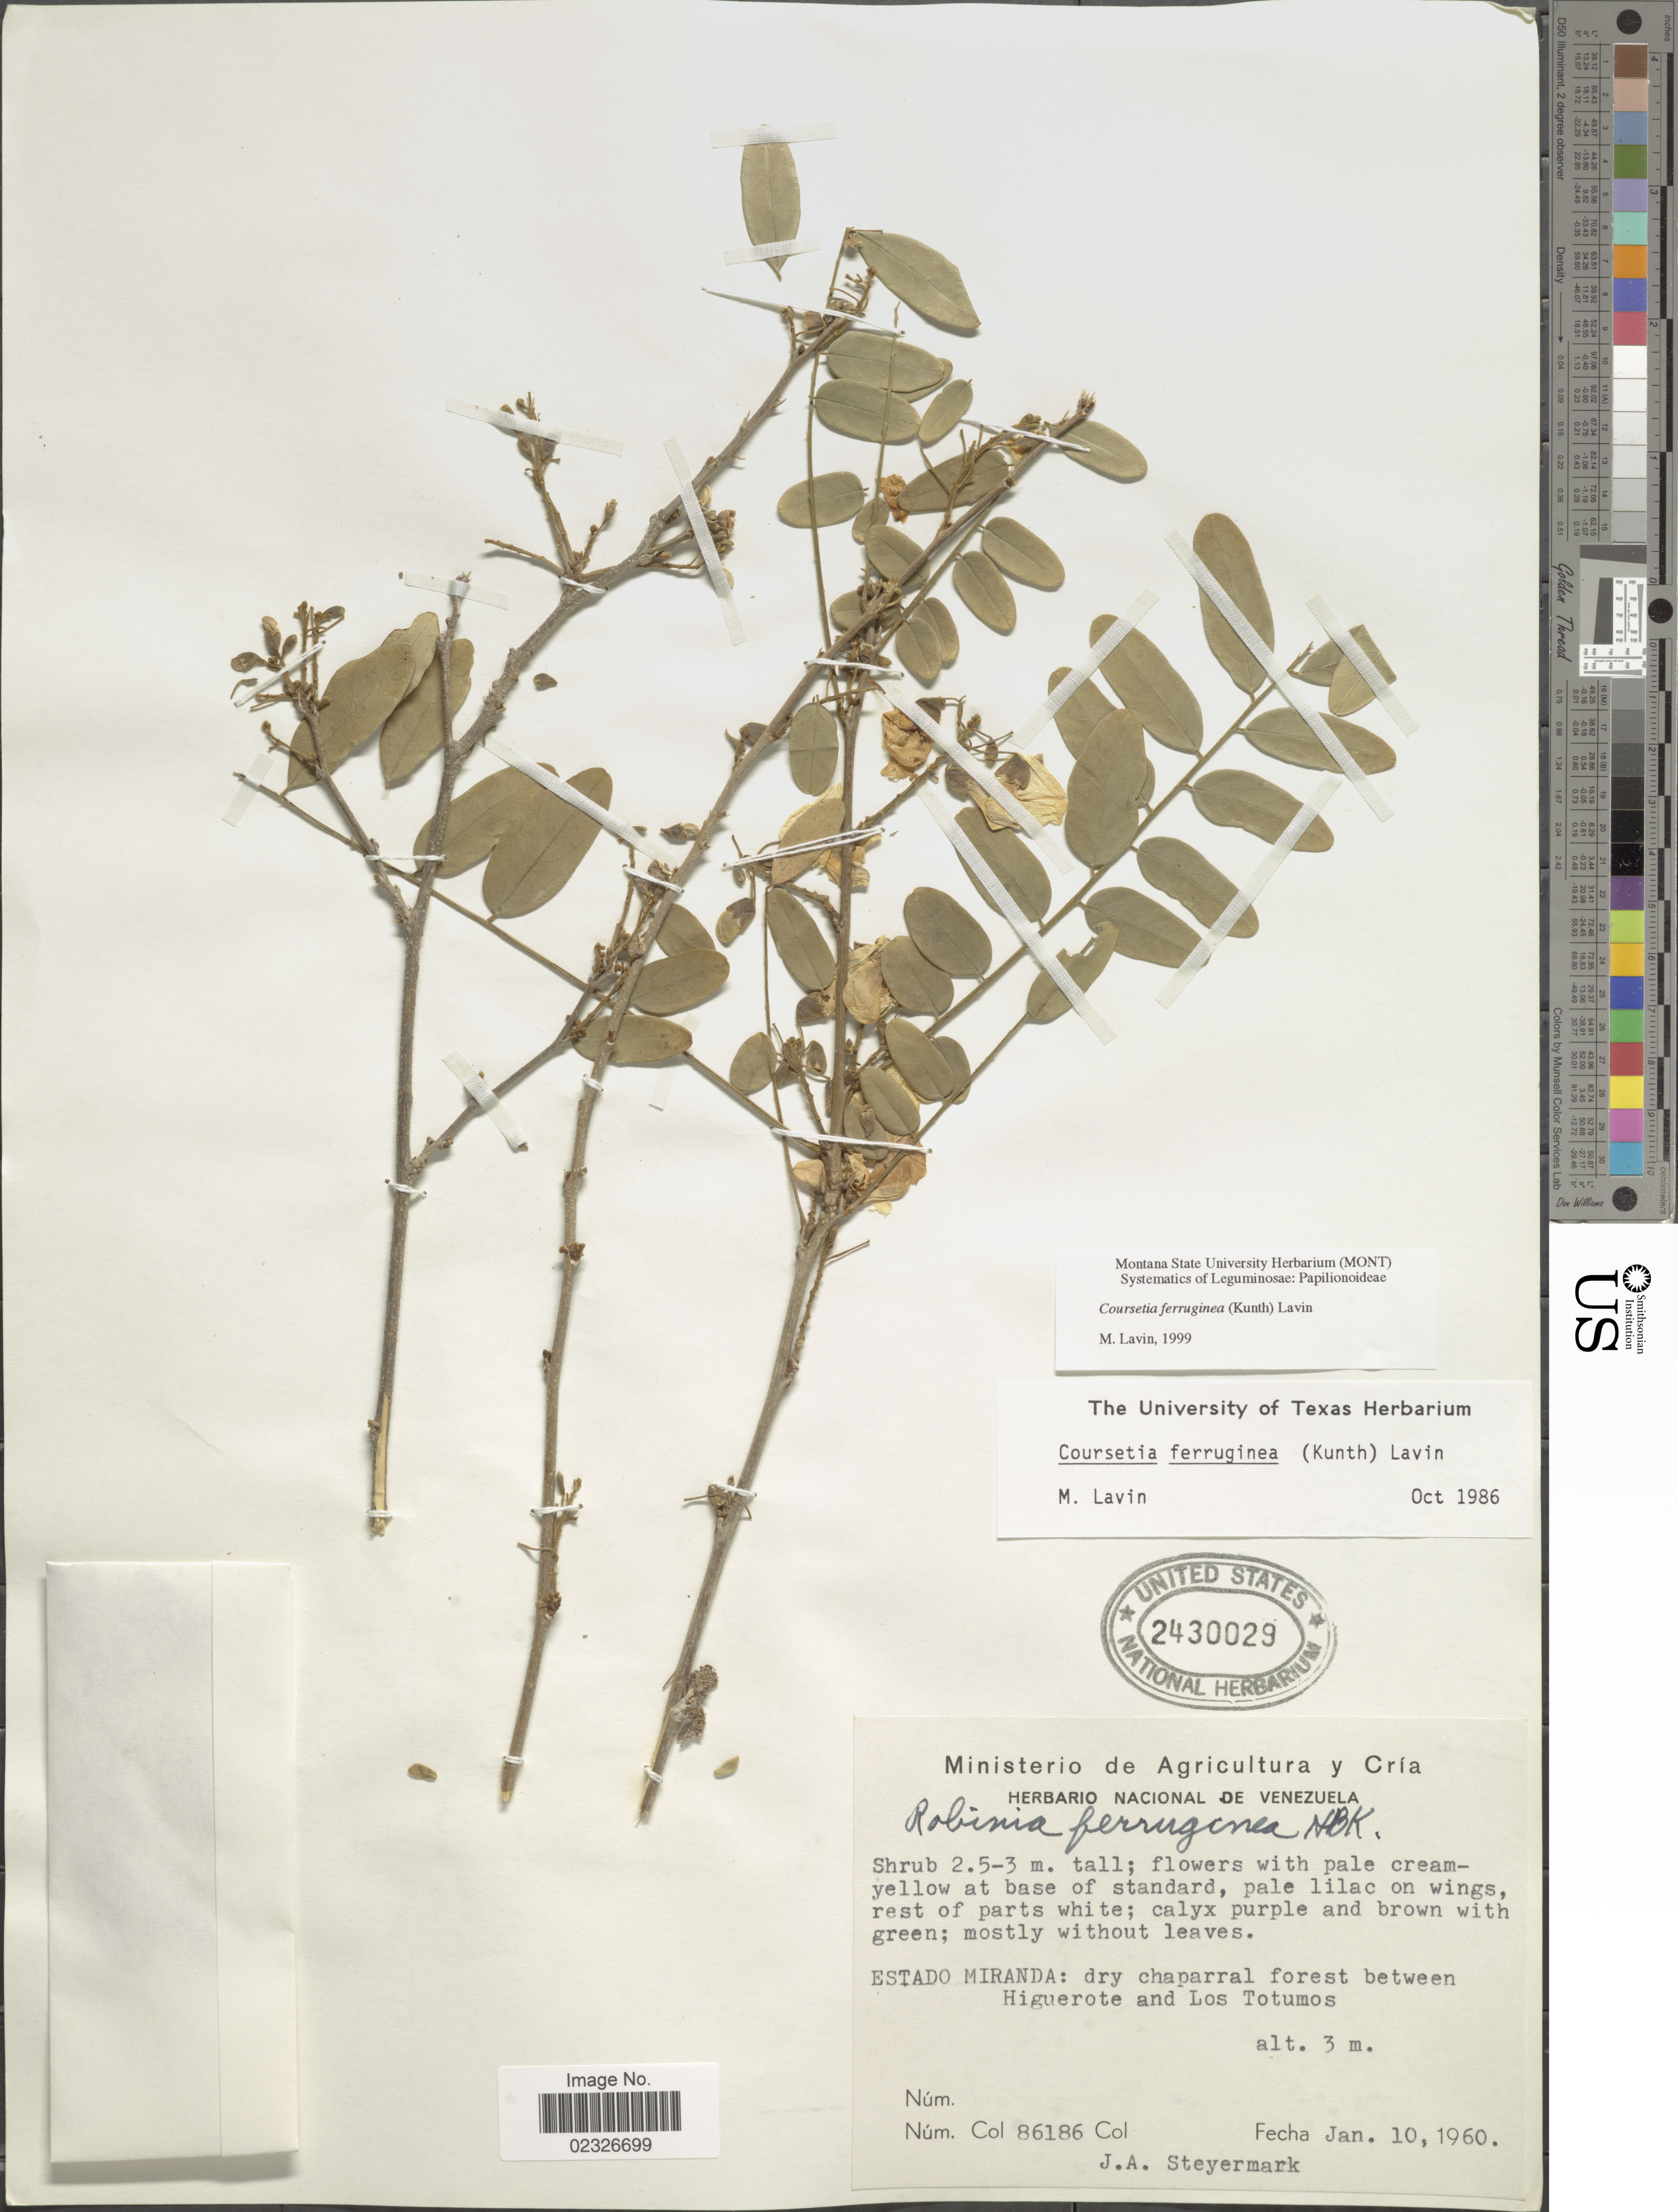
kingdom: Plantae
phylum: Tracheophyta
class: Magnoliopsida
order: Fabales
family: Fabaceae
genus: Coursetia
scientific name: Coursetia ferruginea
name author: (Kunth) Lavin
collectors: J. Steyermark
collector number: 86186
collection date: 1960-01-10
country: Venezuela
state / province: Miranda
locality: Estado Miranda: dry chaparral forest between Higuerote and Los Totumos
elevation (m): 3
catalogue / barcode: US 2430029